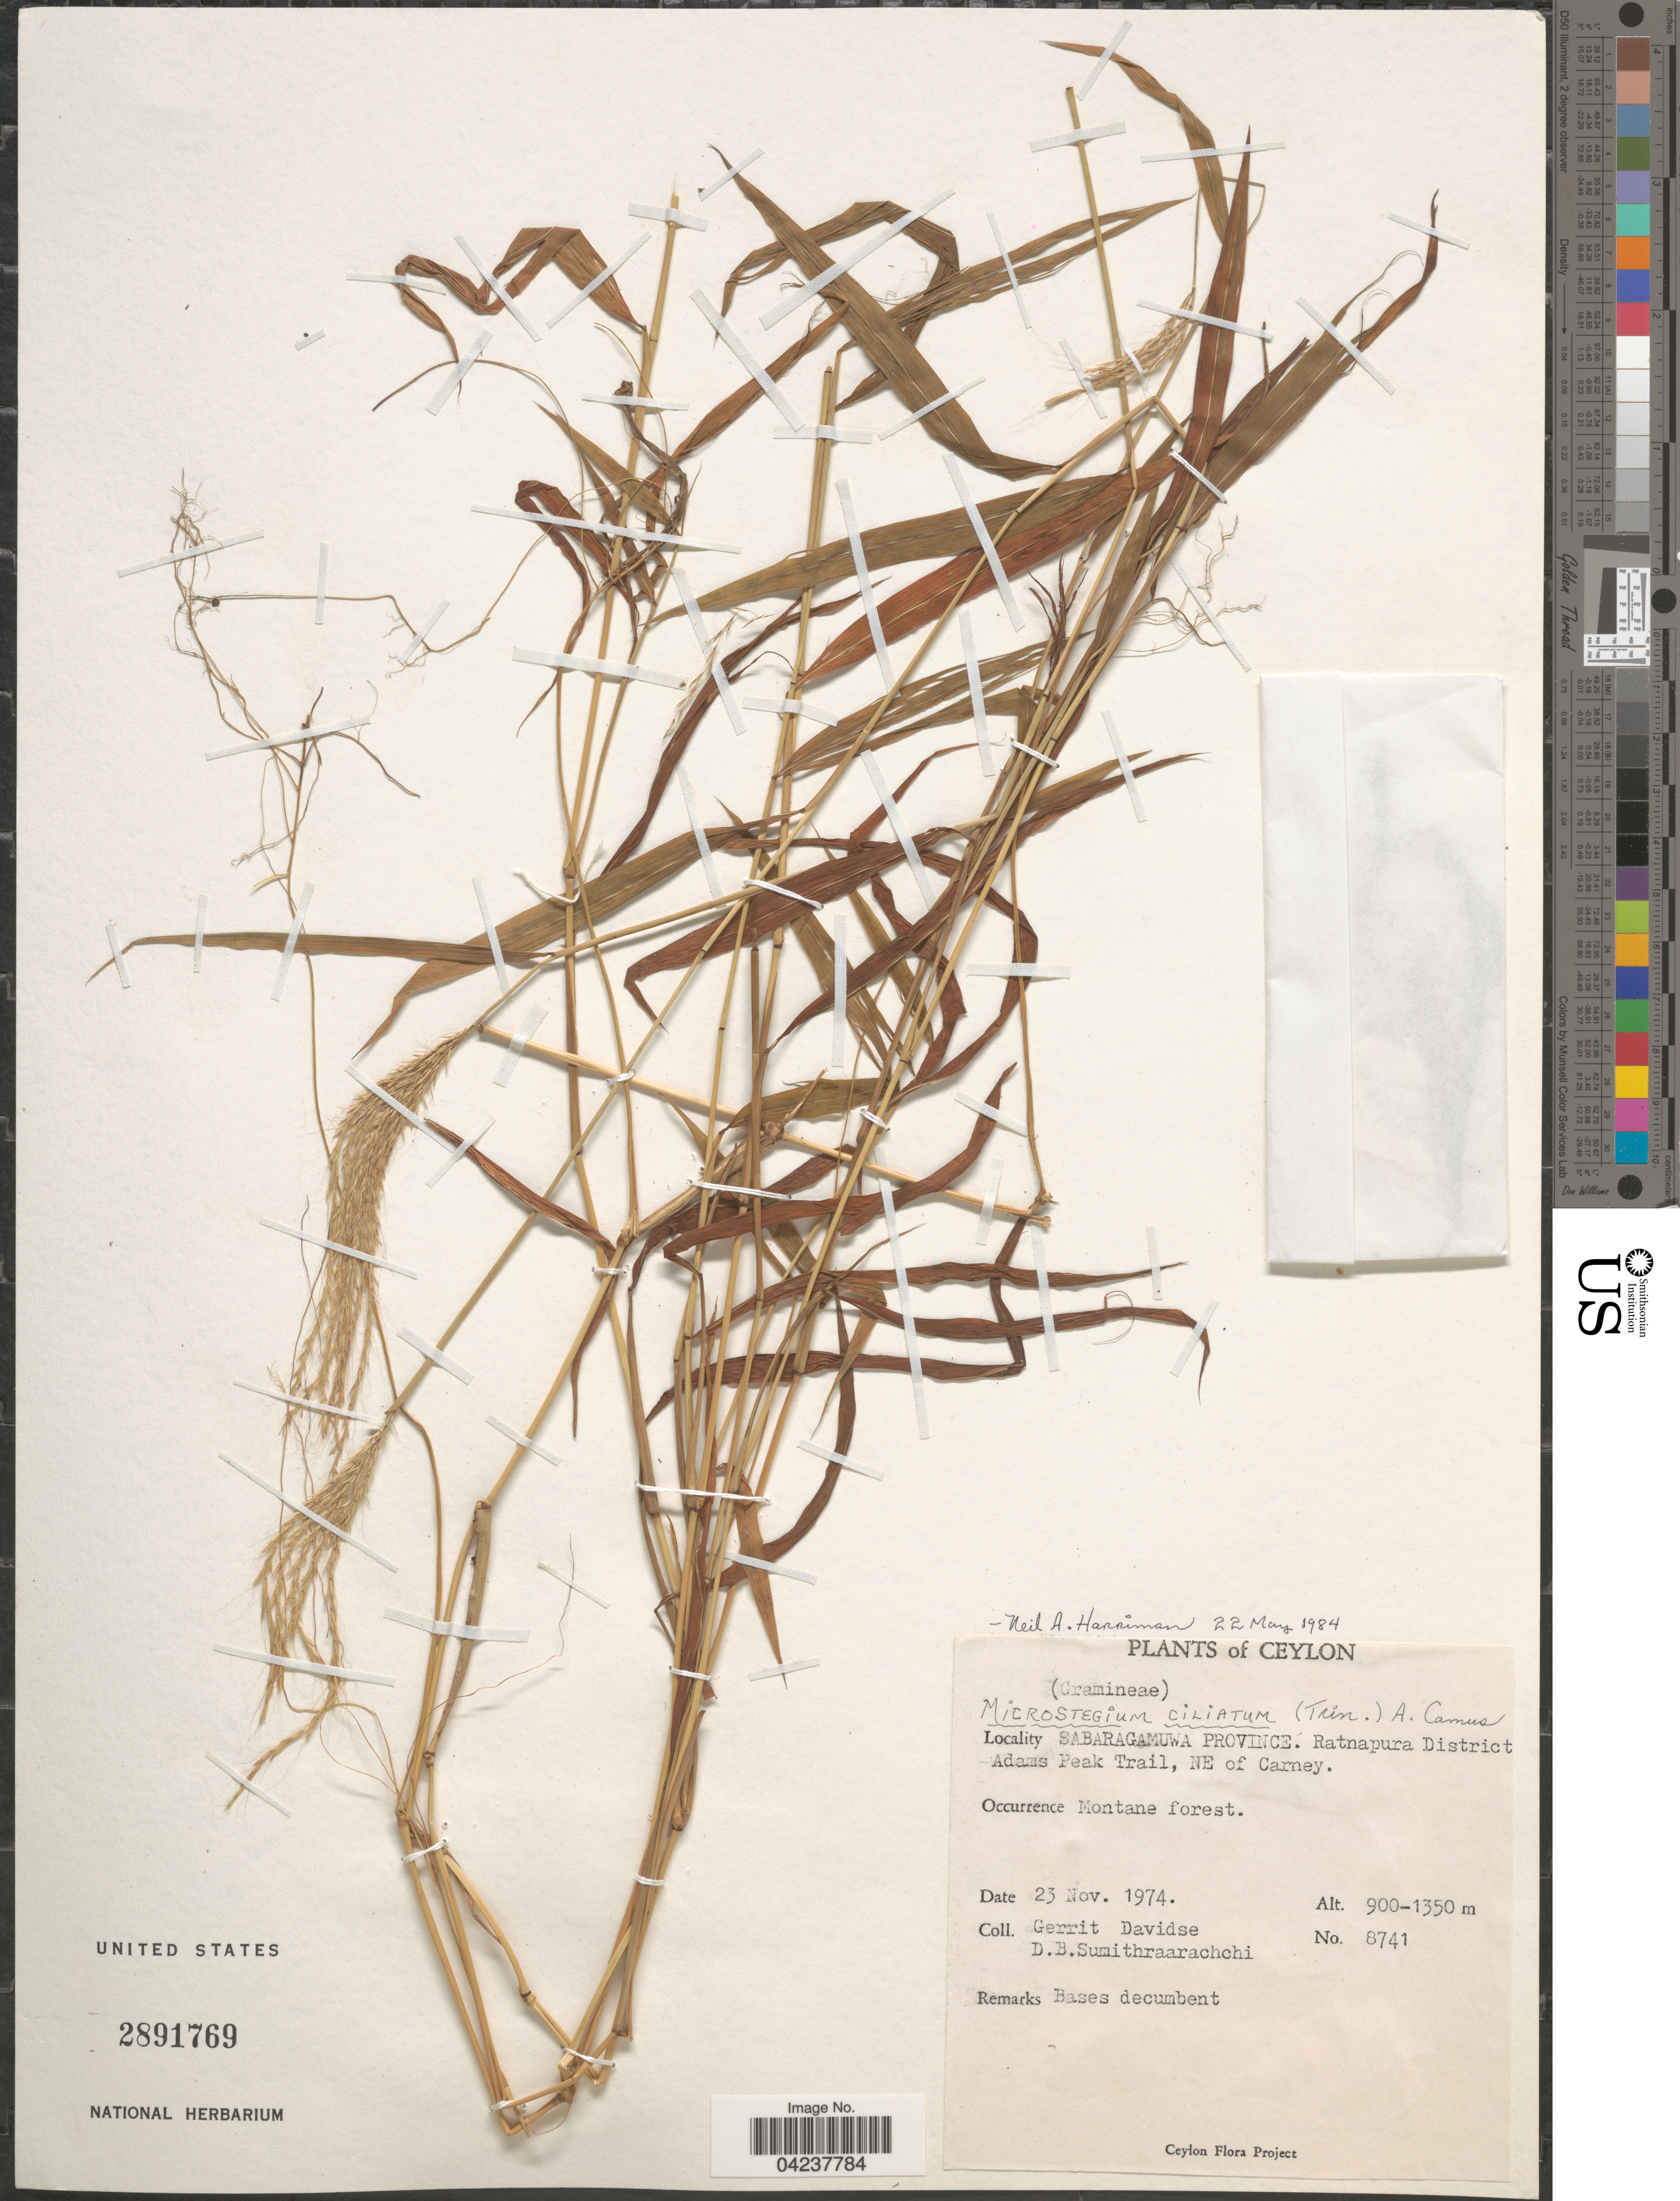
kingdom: Plantae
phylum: Tracheophyta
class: Liliopsida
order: Poales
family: Poaceae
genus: Microstegium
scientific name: Microstegium ciliatum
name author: (Trin.) A. Camus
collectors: G. Davidse & D. B. Sumithraarachchi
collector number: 8741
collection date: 1974-11-23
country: Sri Lanka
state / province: Sabaragamuwa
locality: Ceylon. Ratnapura District Adams Peak Trail, NE of Carney. Montane forest.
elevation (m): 900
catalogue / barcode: US 2891769